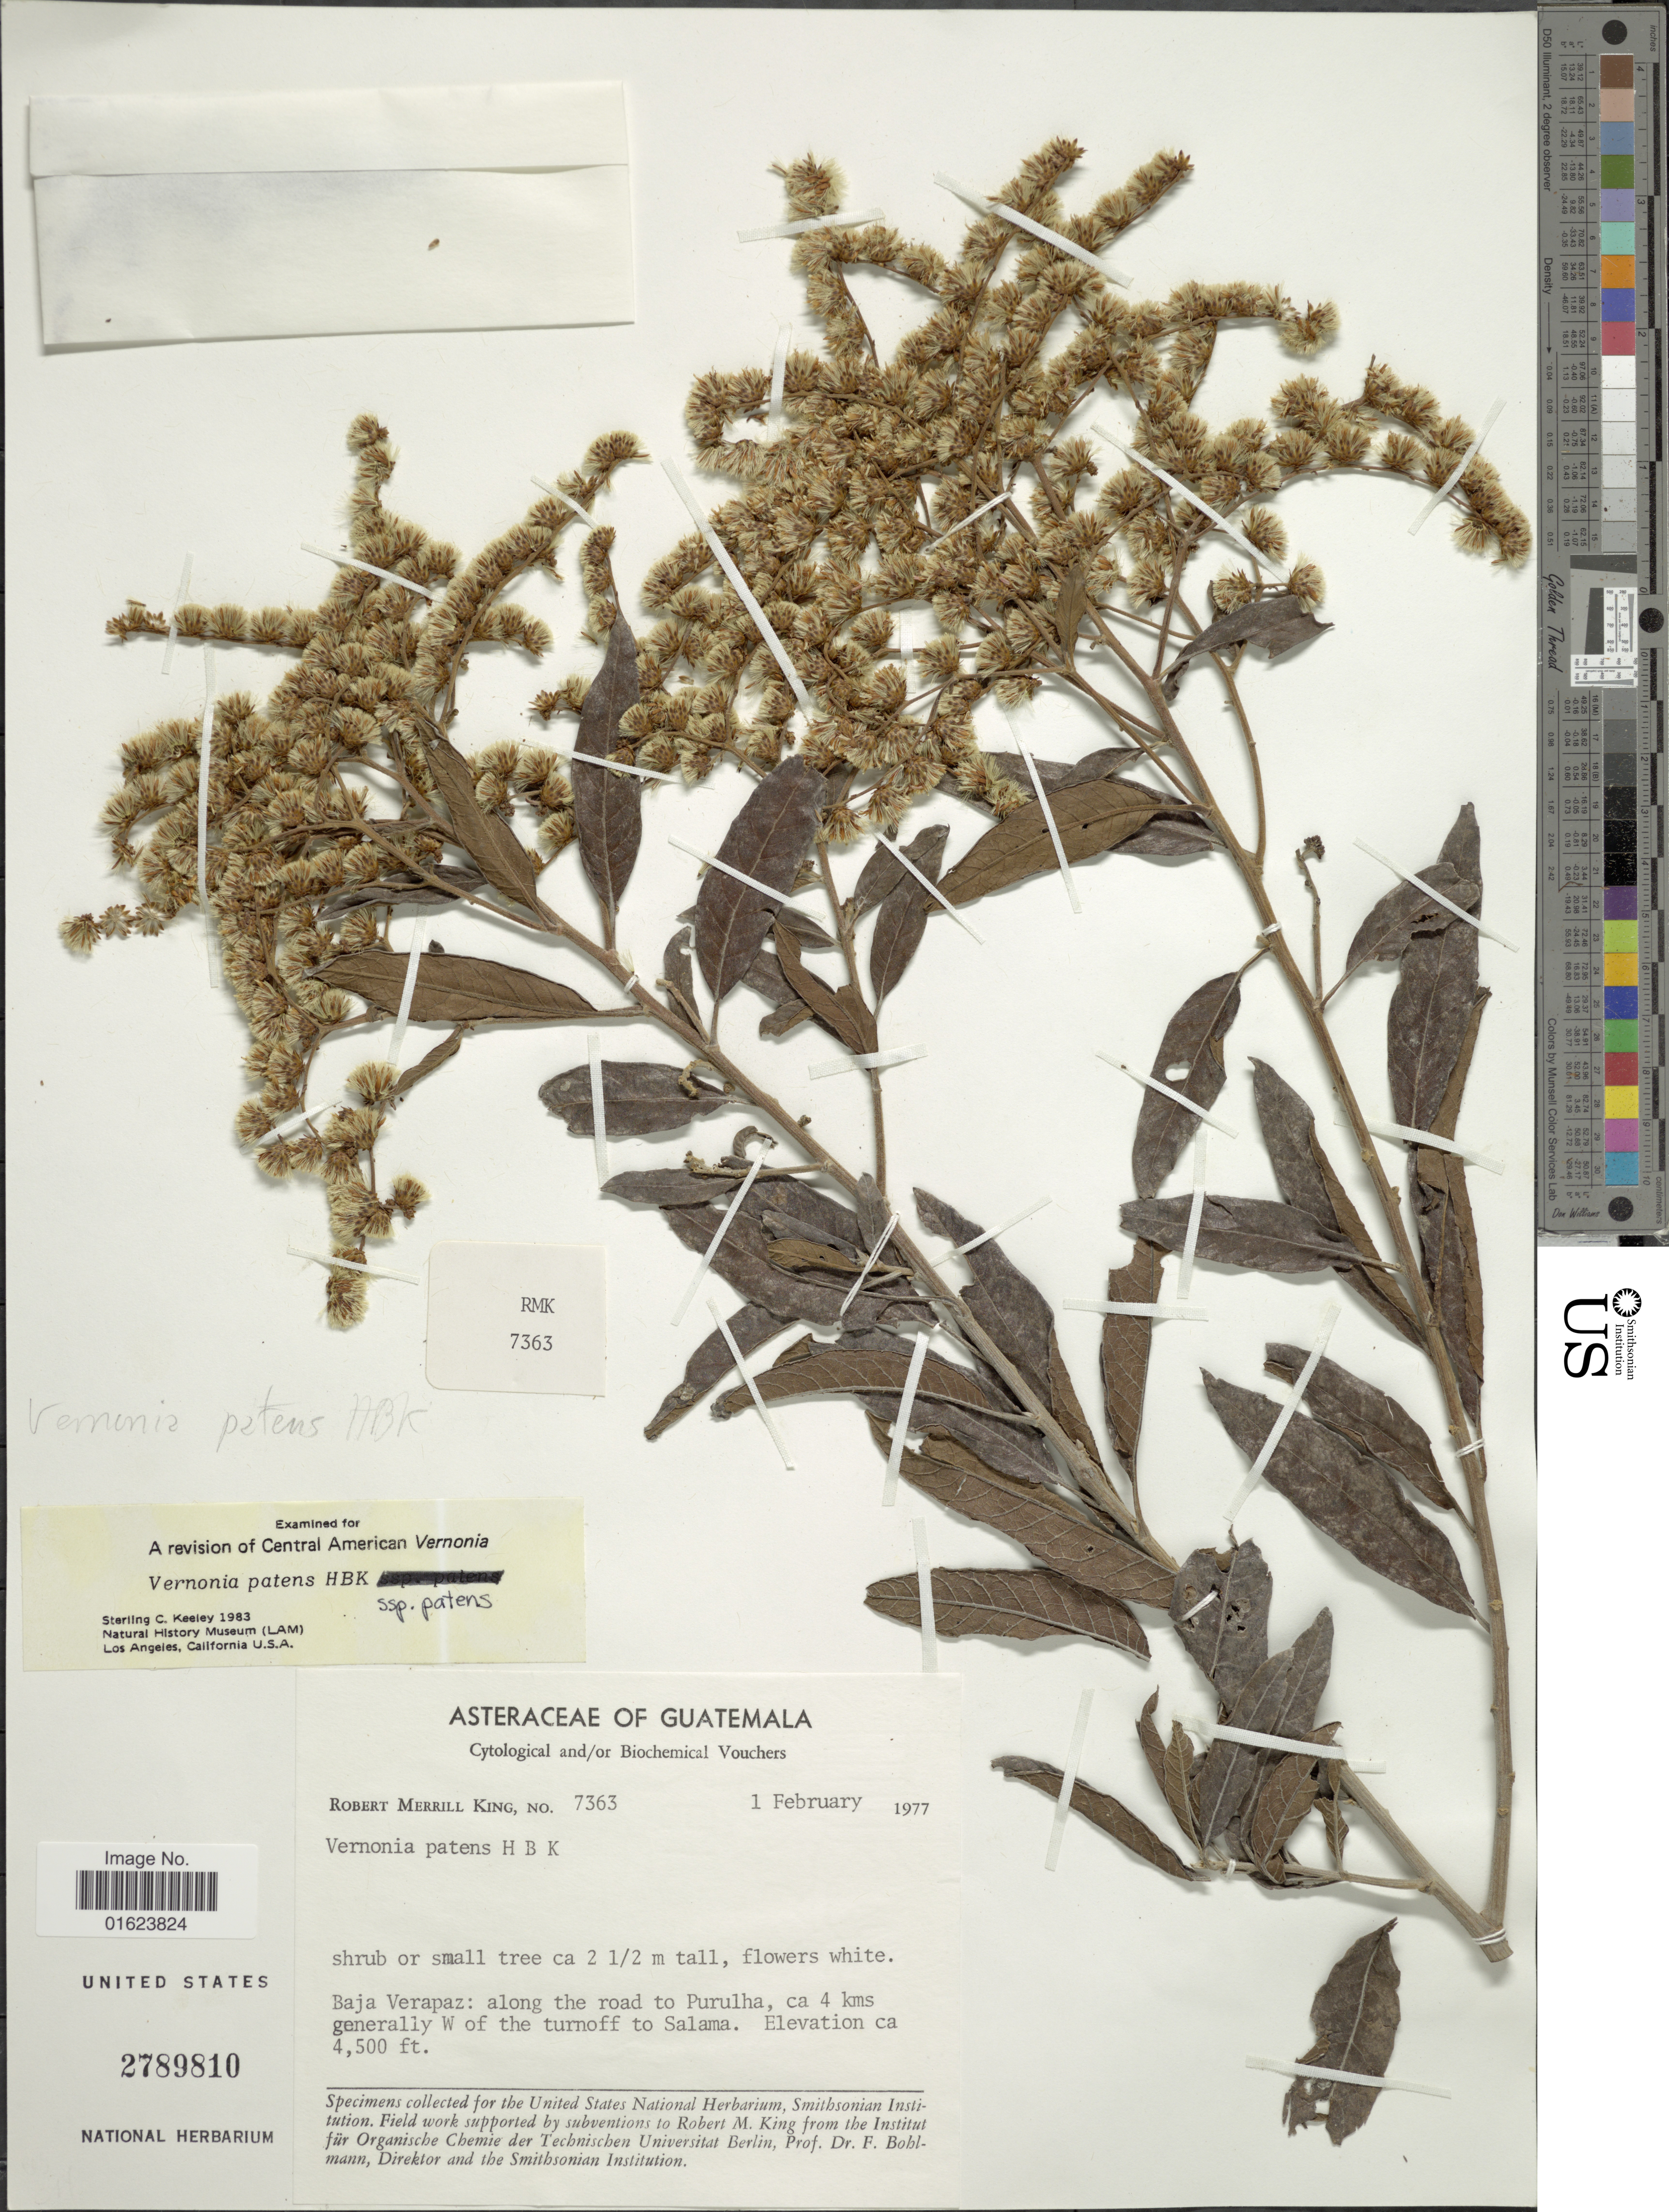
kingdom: Plantae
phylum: Tracheophyta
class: Magnoliopsida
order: Asterales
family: Asteraceae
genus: Vernonanthura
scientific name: Vernonanthura patens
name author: (Kunth) H. Rob.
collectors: R. M. King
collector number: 7363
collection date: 1977-02-01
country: Guatemala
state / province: Baja Verapaz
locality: Baja Verapaz: along the road to Purulha, ca. 4 kms generally W of the turnoff to Salama.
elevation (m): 1372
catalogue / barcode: US 2789810